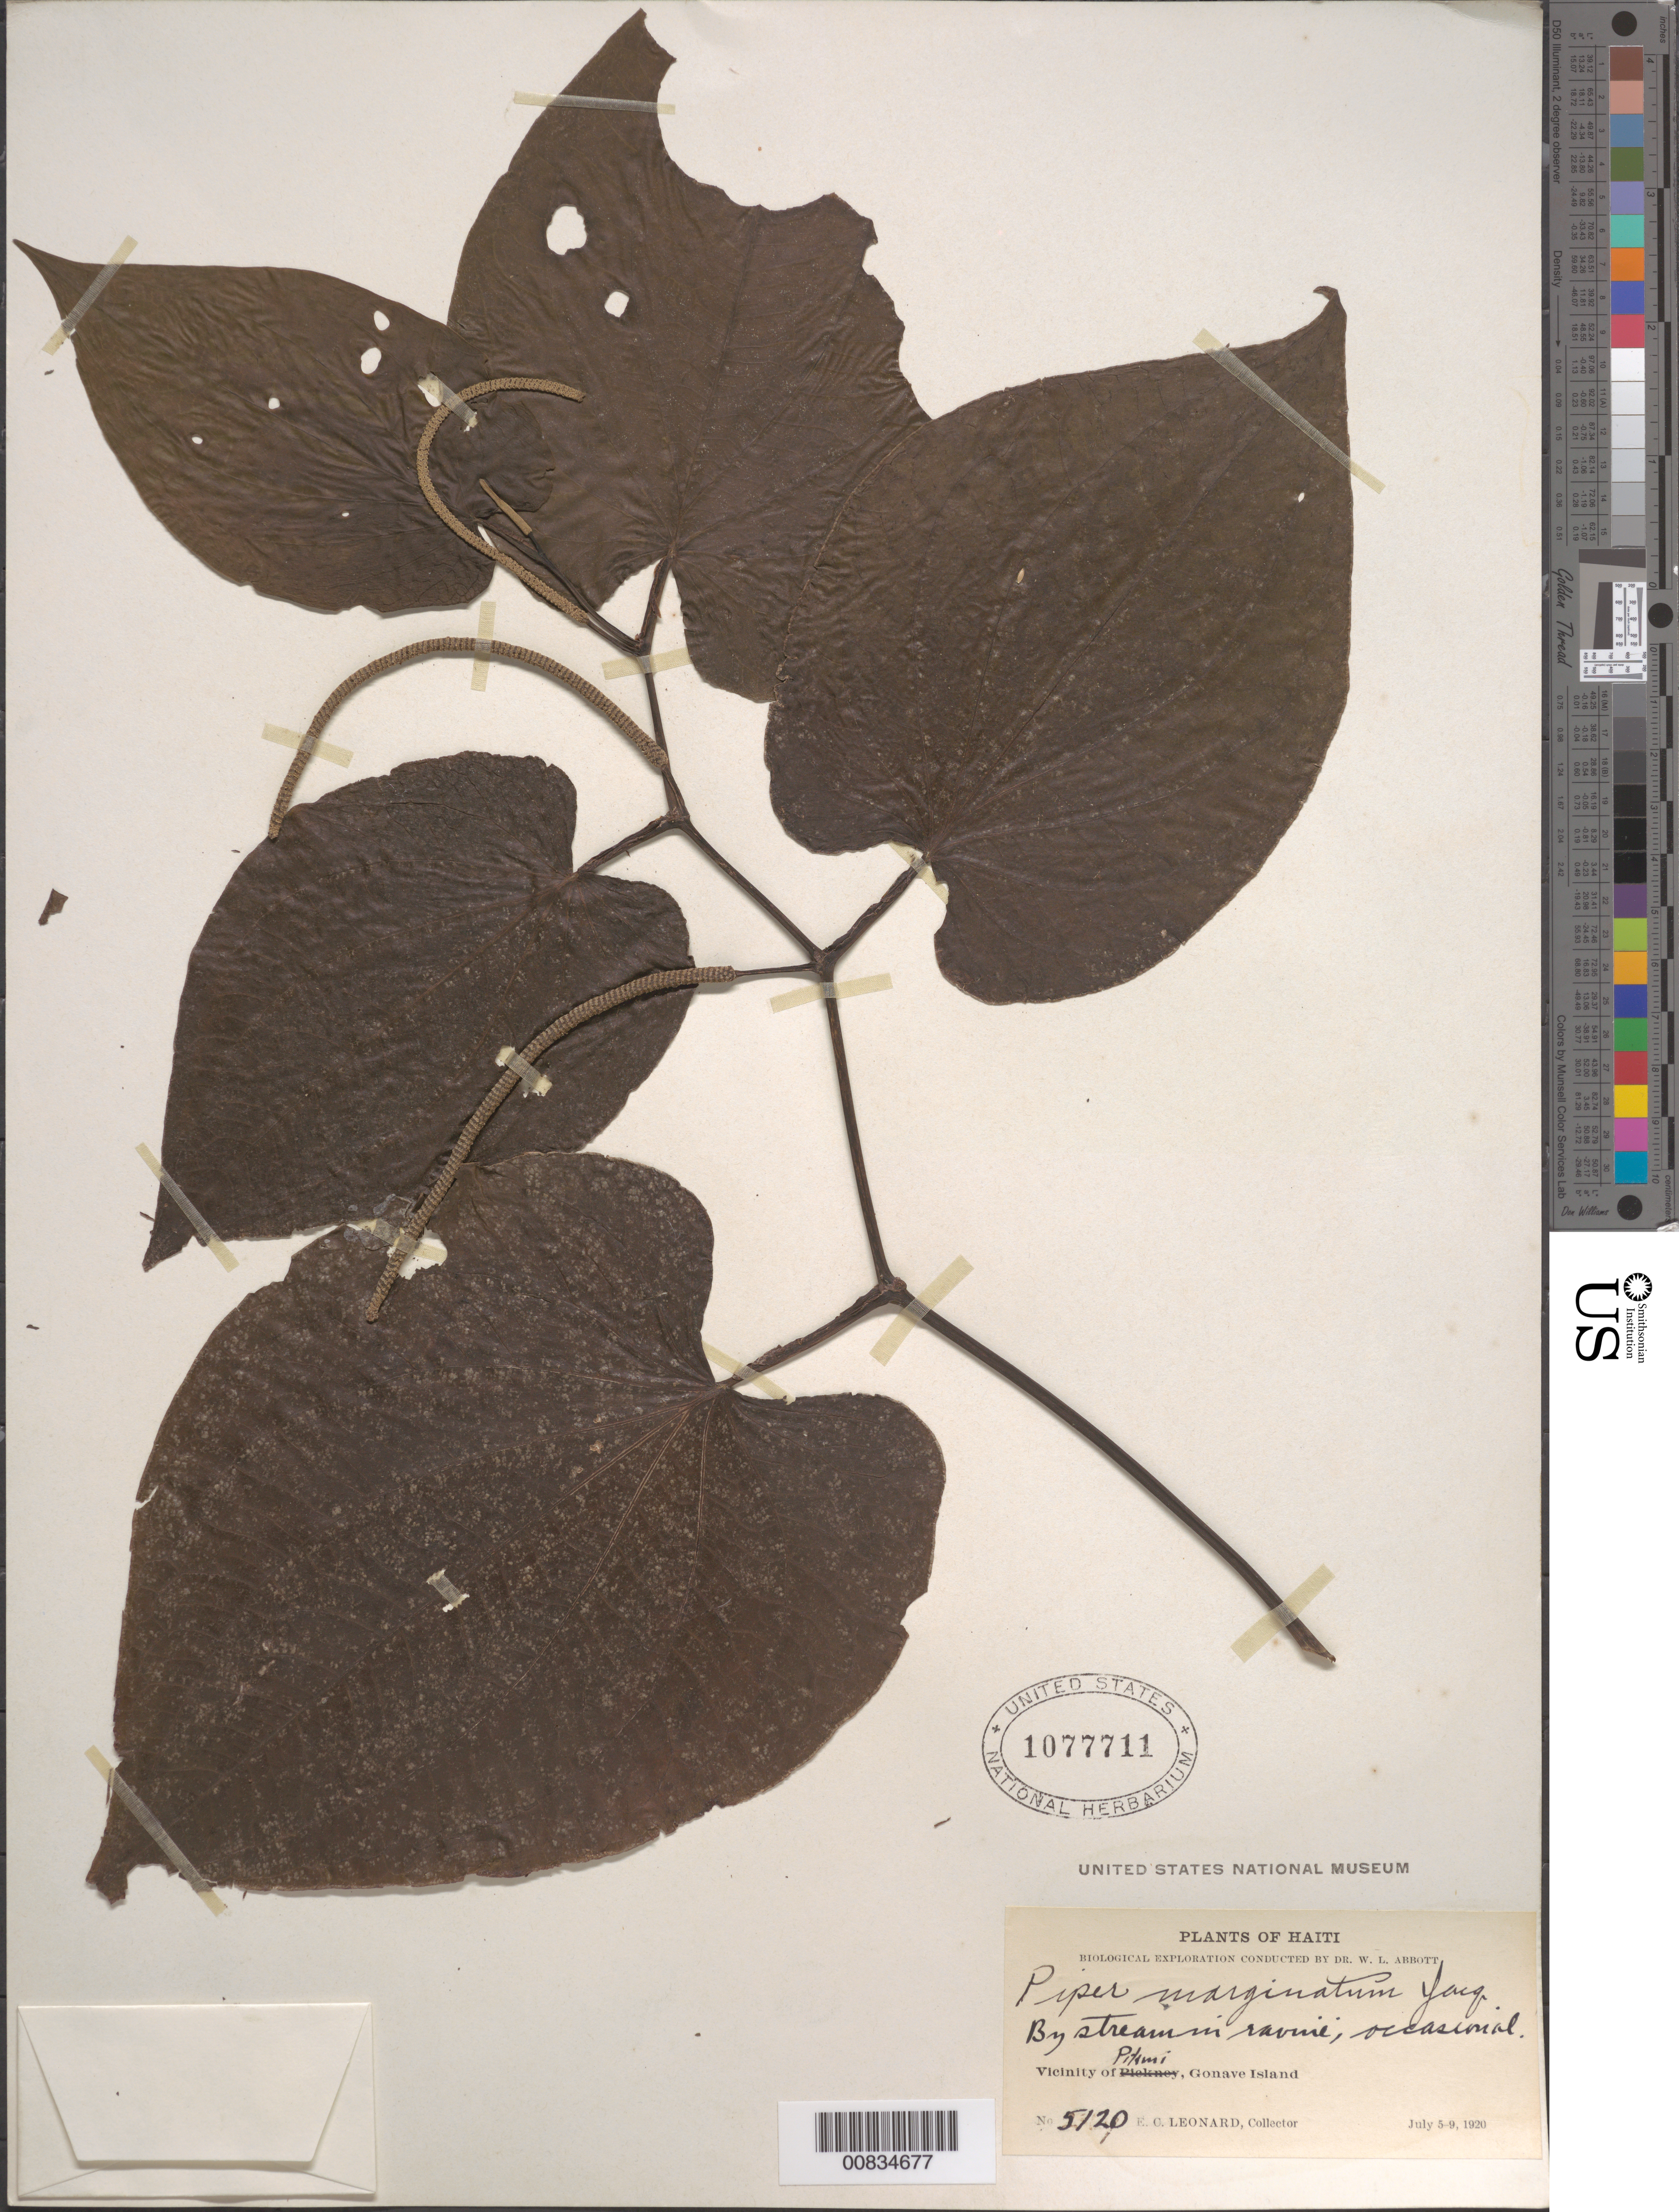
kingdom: Plantae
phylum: Tracheophyta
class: Magnoliopsida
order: Piperales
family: Piperaceae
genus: Piper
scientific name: Piper marginatum var. domatiiferum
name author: Trel.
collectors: E. C. Leonard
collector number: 5120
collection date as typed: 05 Jul 1920 to 09 Jul 1920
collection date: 1920-07-05/1920-07-09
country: Haiti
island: Île de la Gonâve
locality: Vicinity of Pikmi, Gonave Island.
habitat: By stream in ravine.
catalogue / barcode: US 1077711